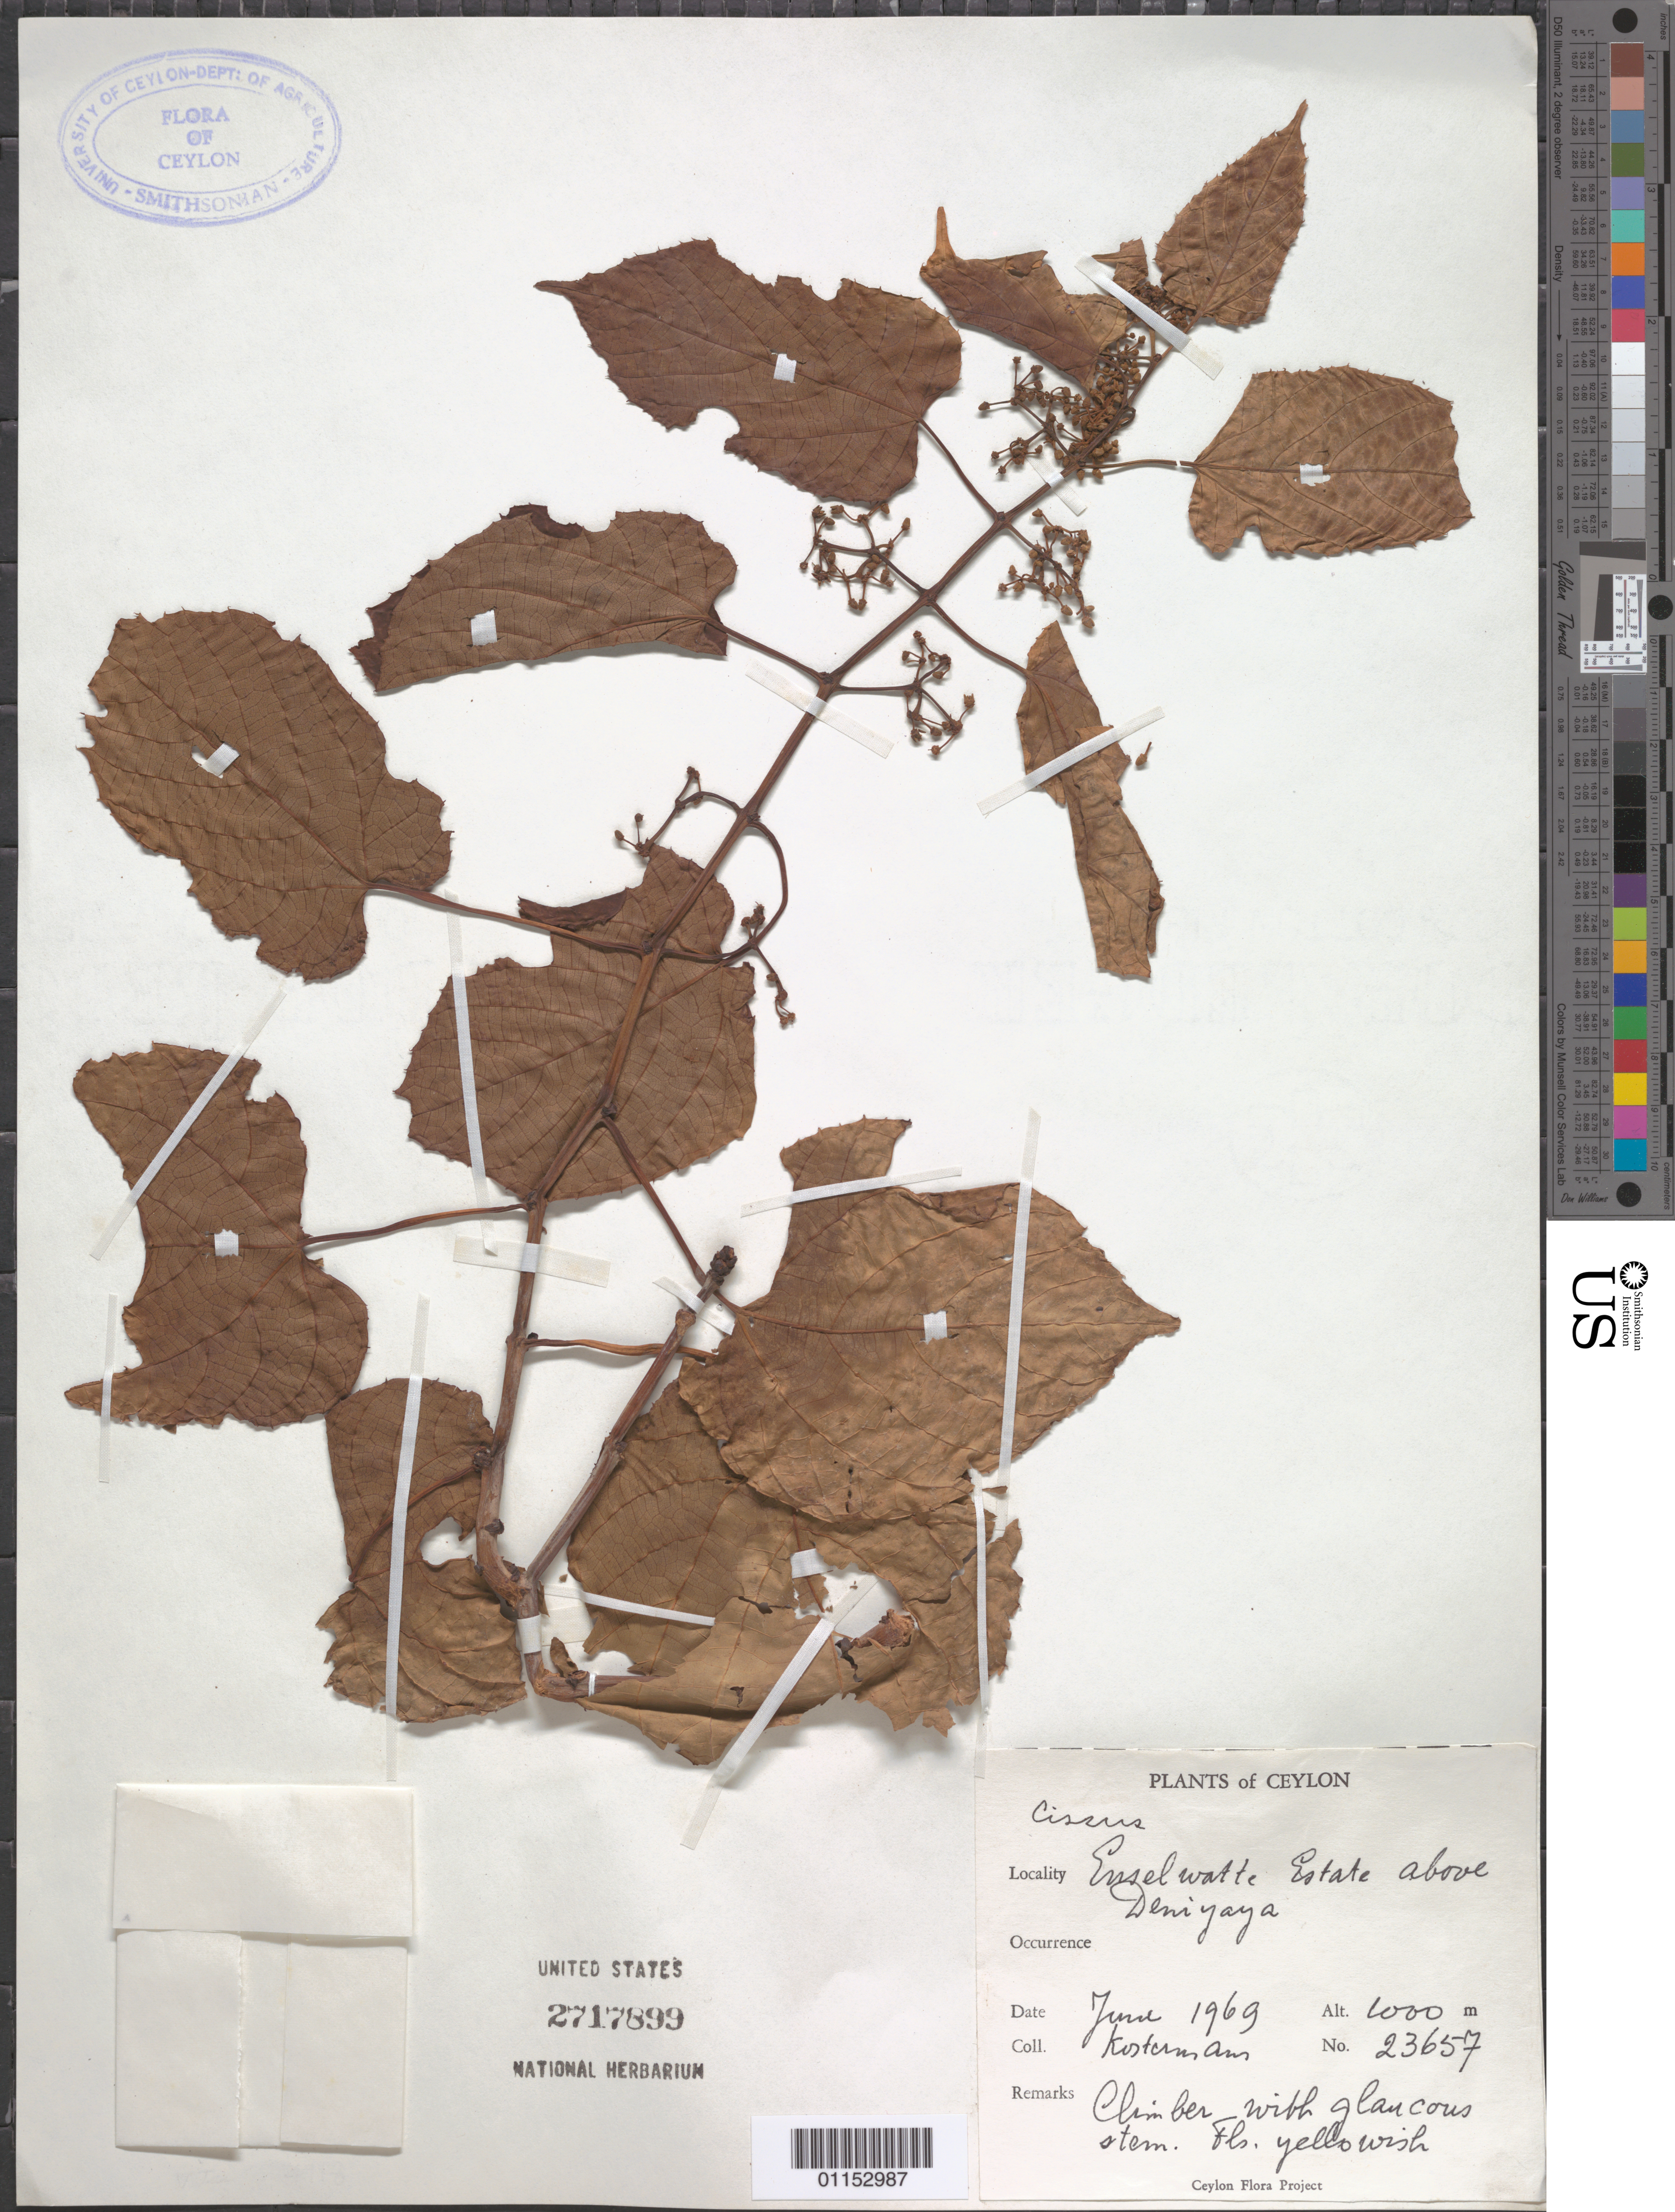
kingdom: Plantae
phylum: Tracheophyta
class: Magnoliopsida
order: Vitales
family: Vitaceae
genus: Cissus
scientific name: Cissus sp.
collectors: A. J. G. Kostermans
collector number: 23657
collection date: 1969-06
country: Sri Lanka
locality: Deniyaya.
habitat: Climber.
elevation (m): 1000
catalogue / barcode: US 2717899